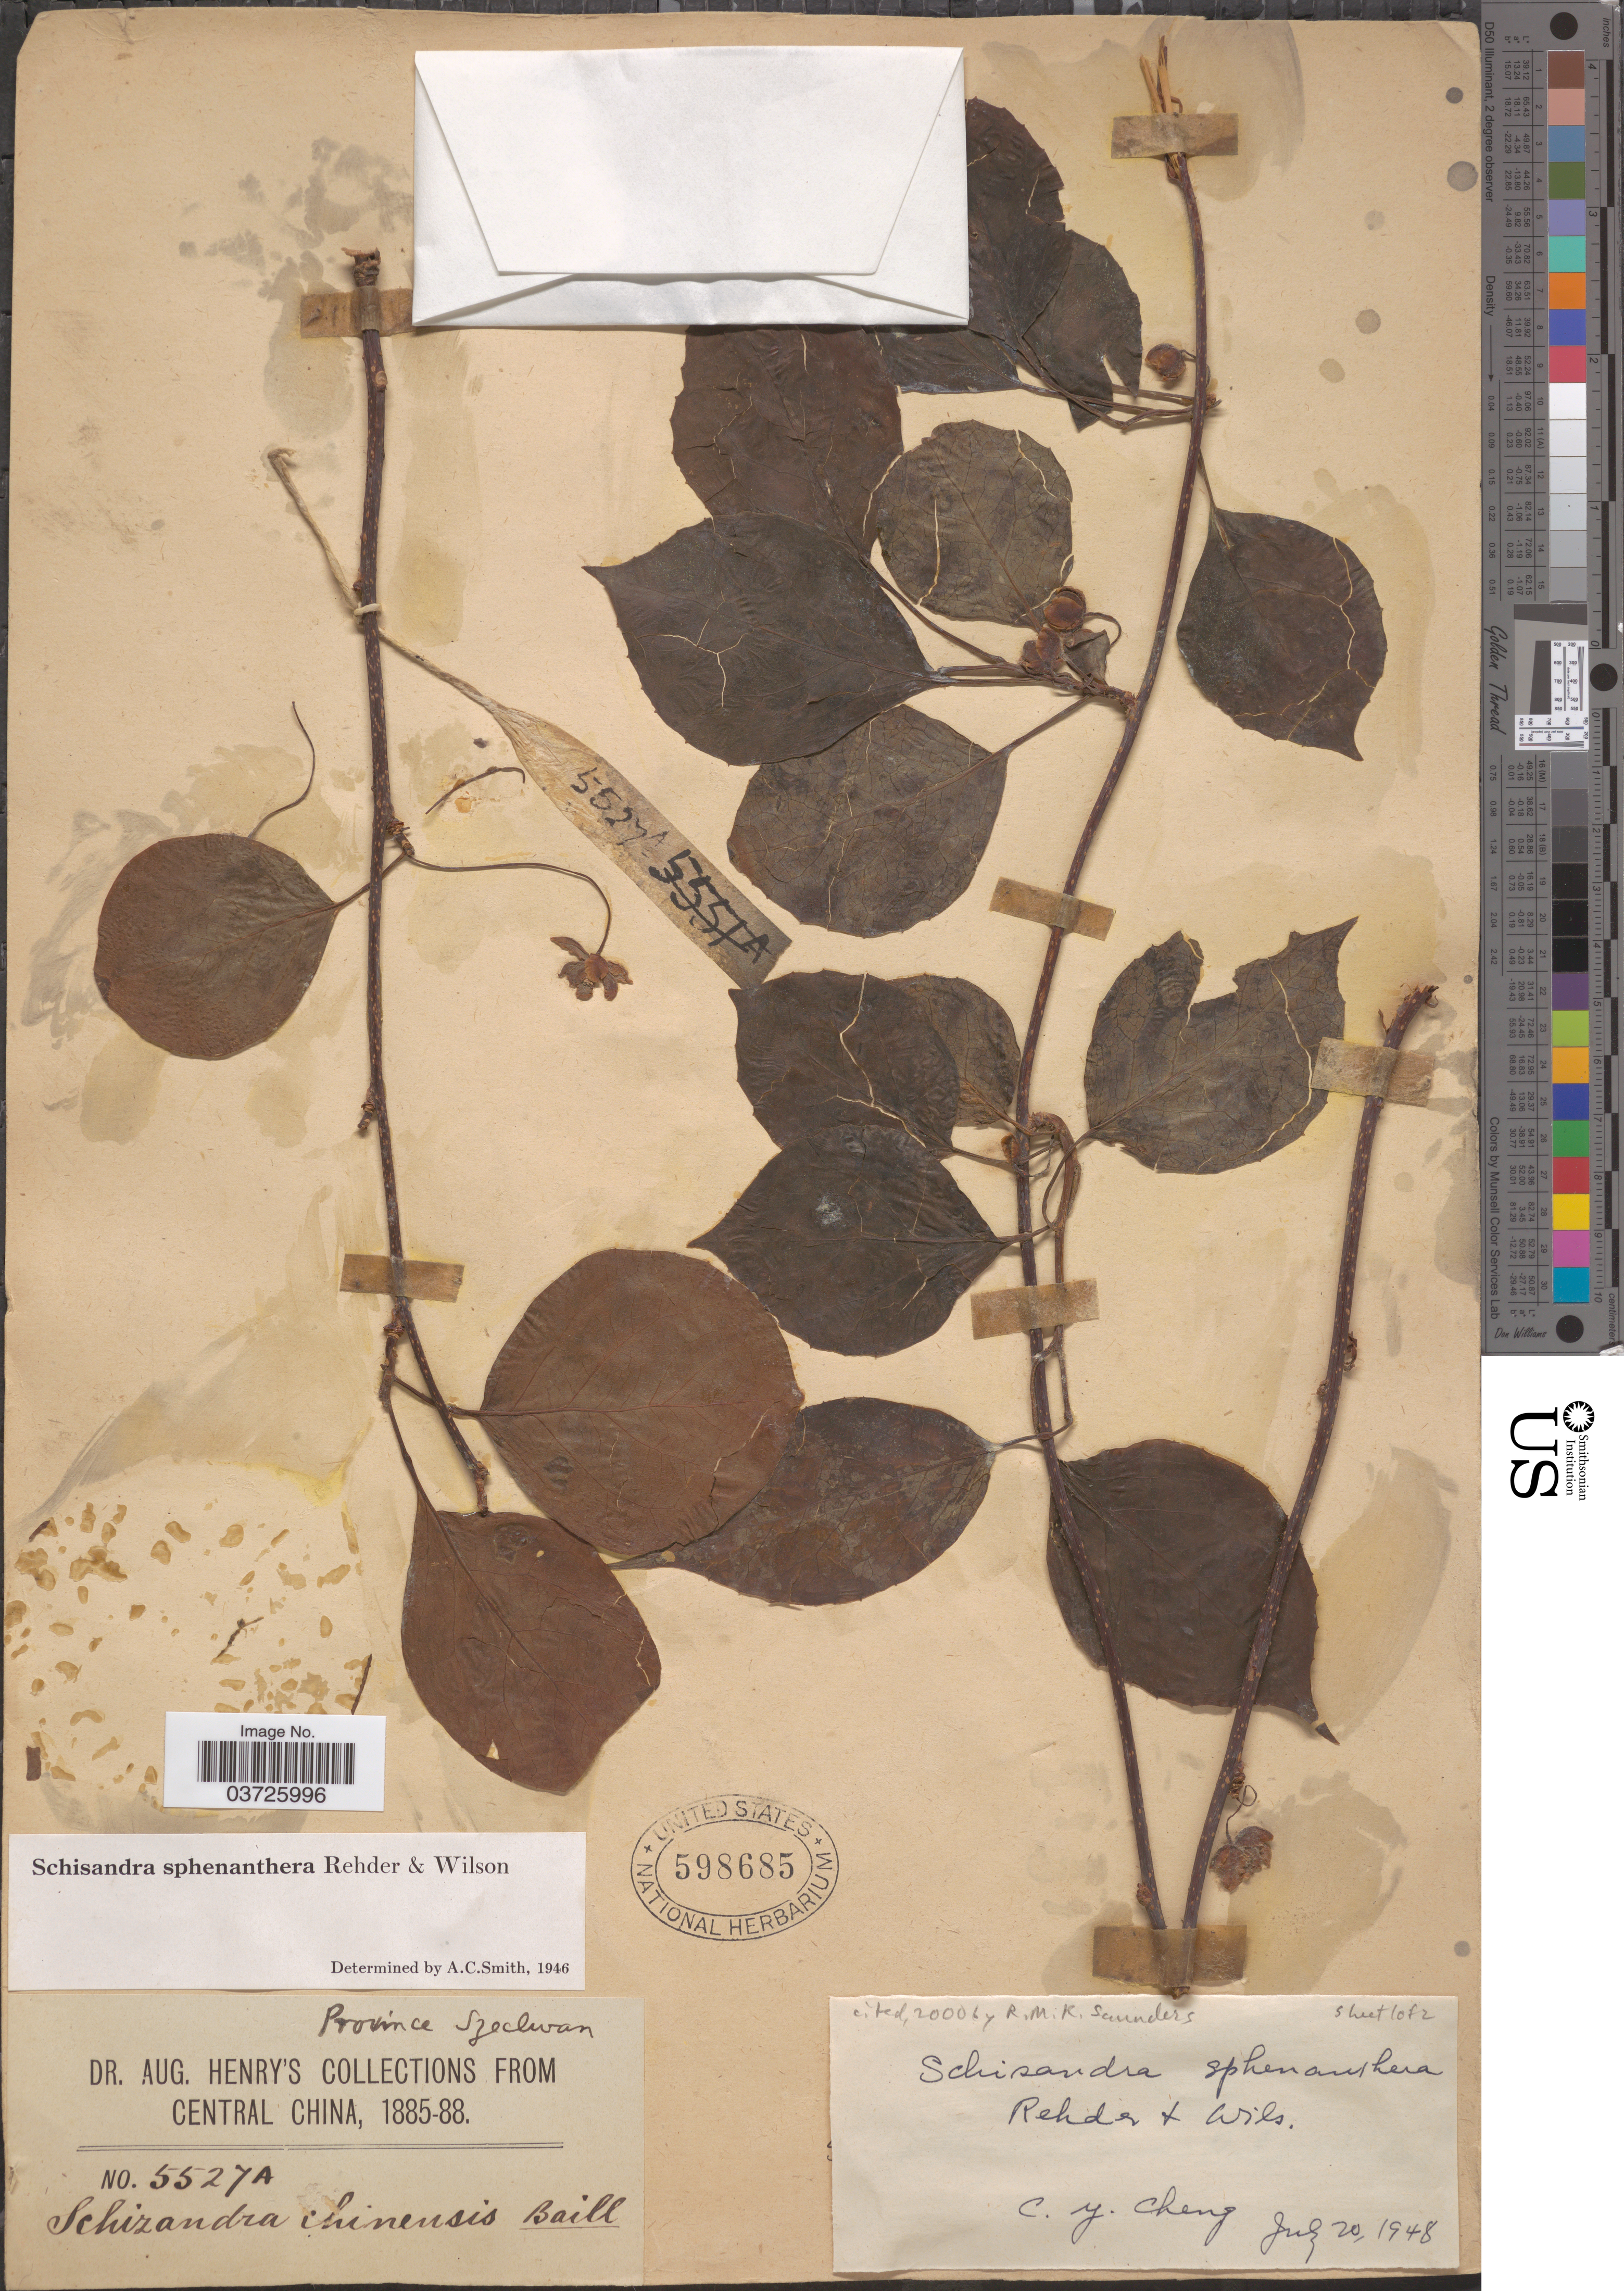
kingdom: Plantae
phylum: Tracheophyta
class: Magnoliopsida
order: Austrobaileyales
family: Schisandraceae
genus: Schisandra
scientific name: Schisandra elongata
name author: (Blume) Baill.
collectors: A. Henry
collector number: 5527 A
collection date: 1885/1888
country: China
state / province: Sichuan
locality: Province Szechwan. Central China.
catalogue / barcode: US 598685